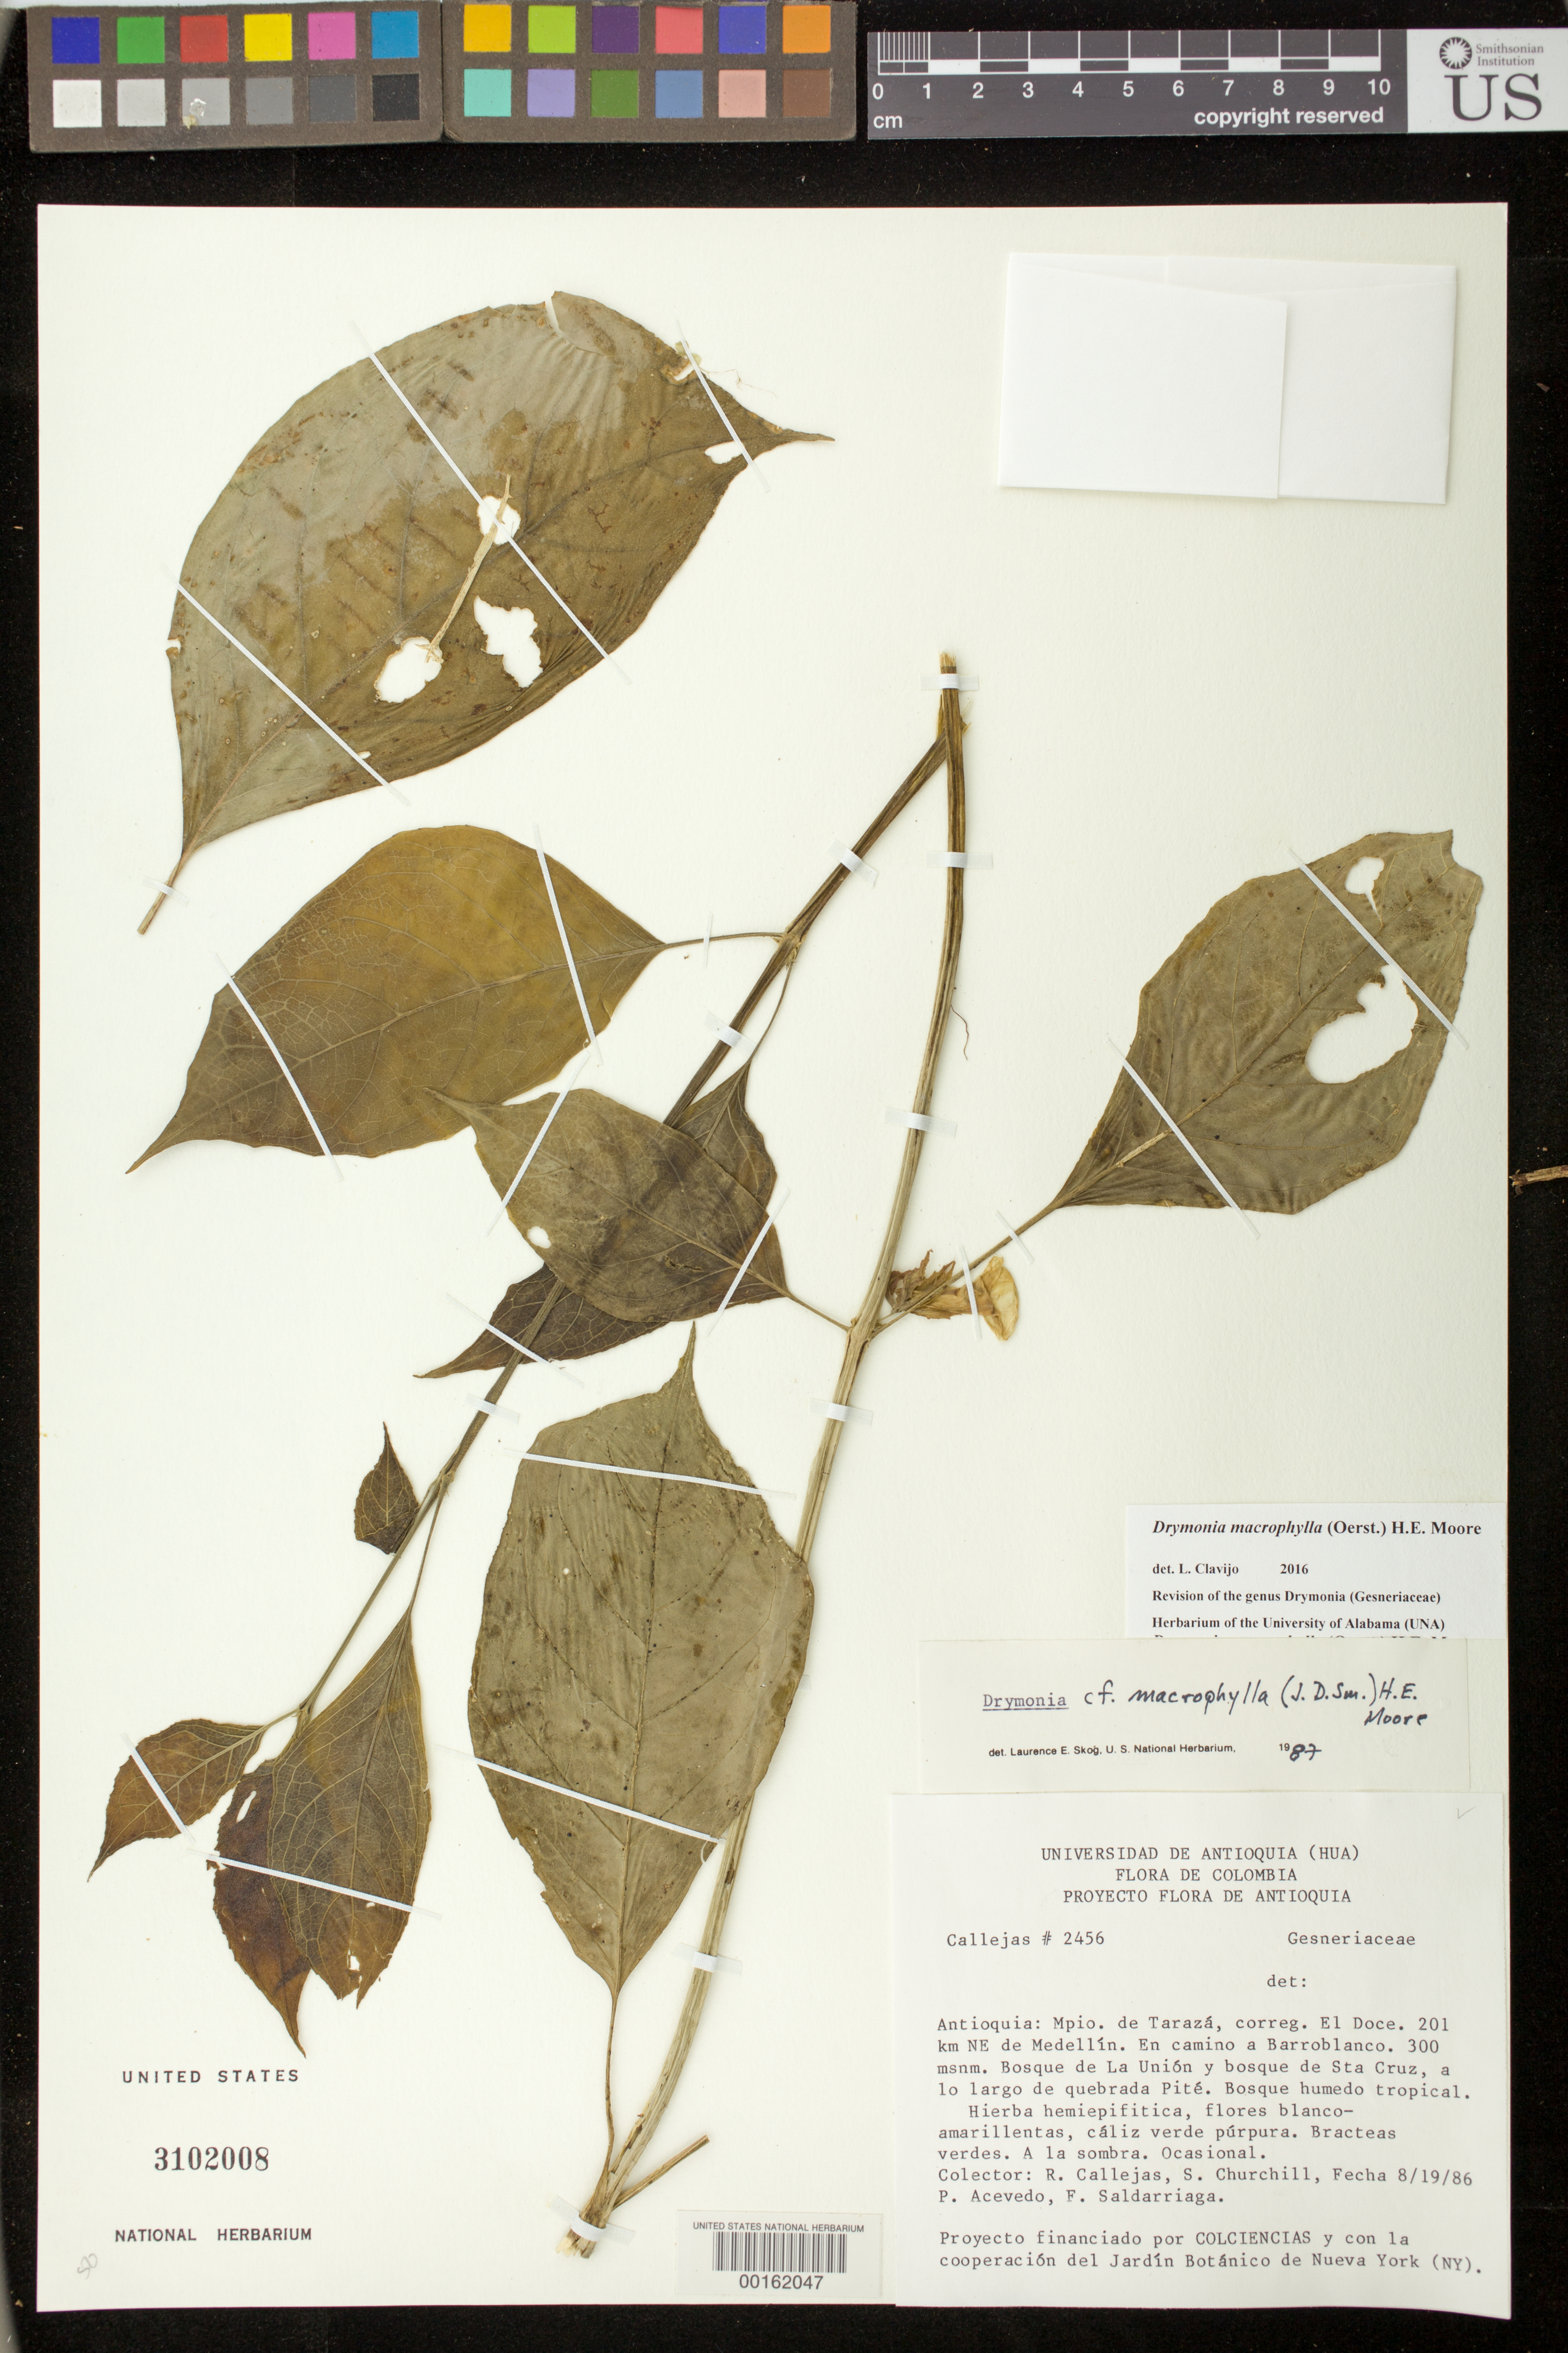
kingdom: Plantae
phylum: Tracheophyta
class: Magnoliopsida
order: Lamiales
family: Gesneriaceae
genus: Drymonia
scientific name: Drymonia macrophylla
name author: (Oerst.) H.E. Moore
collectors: R. Callejas & et al.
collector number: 2456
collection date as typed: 19 Aug 1986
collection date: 1986-08-19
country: Colombia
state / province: Antioquia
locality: Mun. of Taraza, correg El Doce, 201 km NE of Medellin, on the rd to Barroblanco, forests of La Union & Santa Cruz, by Quebrada Pite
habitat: Humid tropical forest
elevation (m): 300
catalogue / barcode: US 3102008